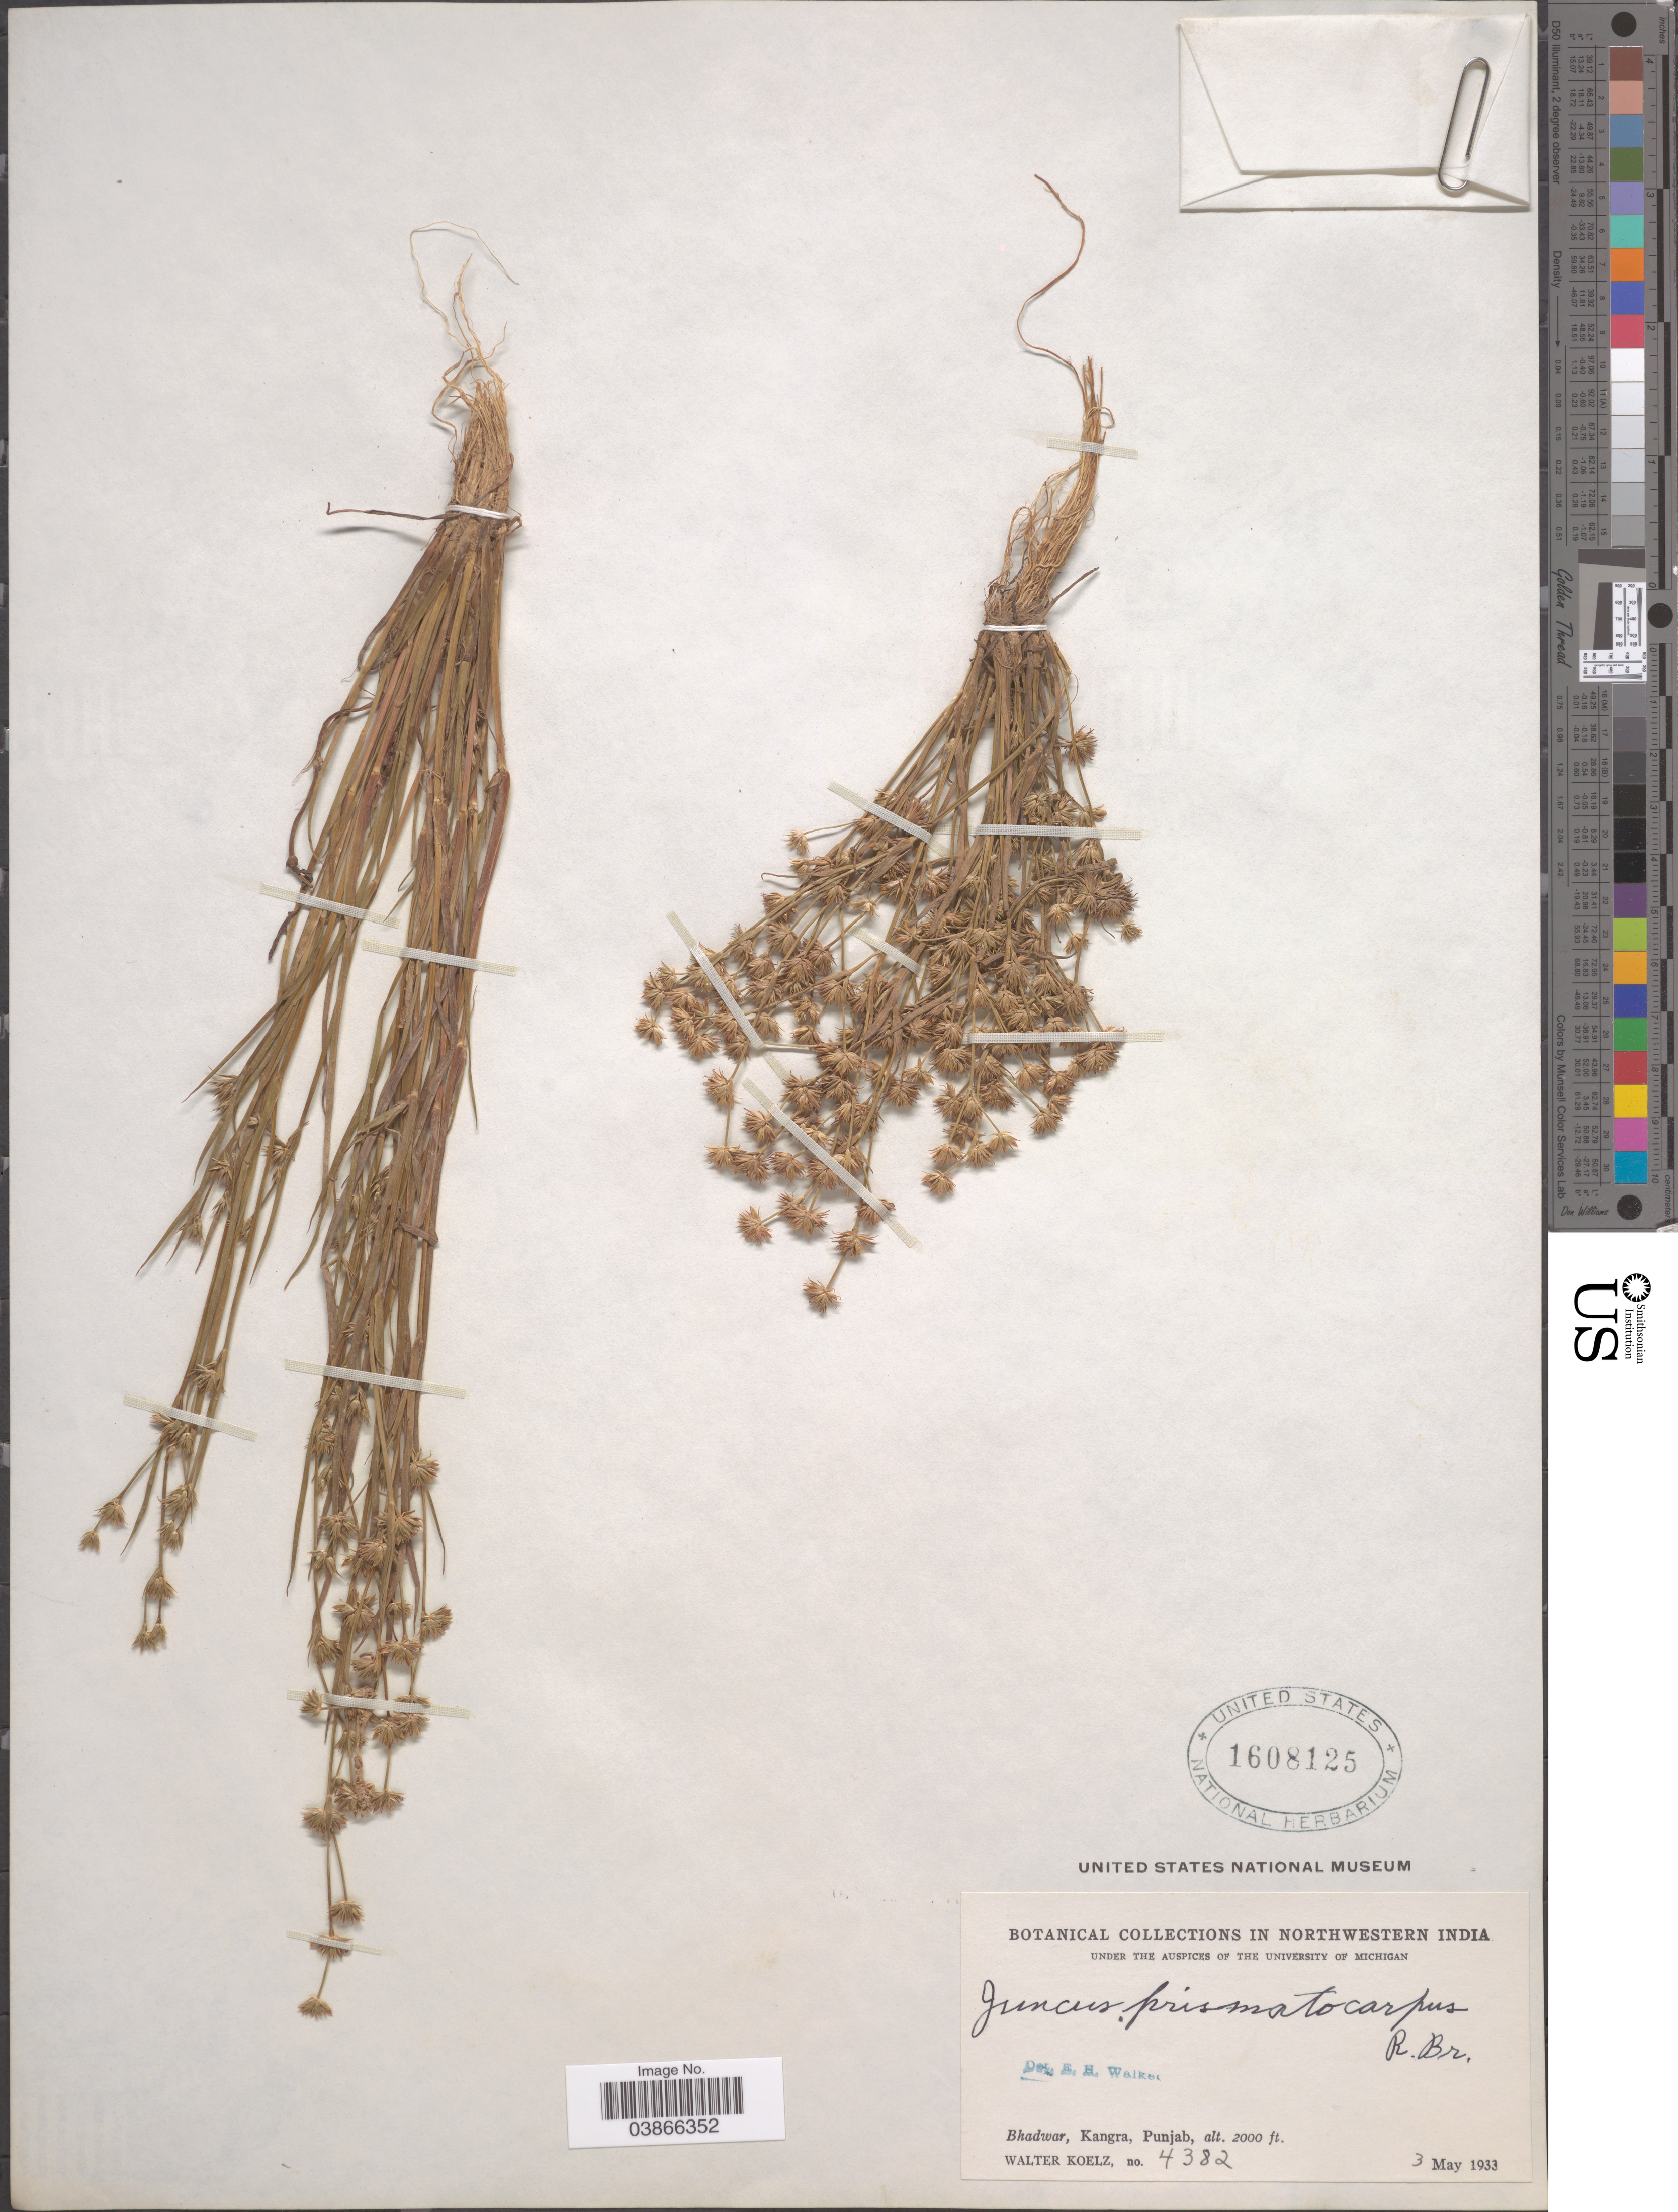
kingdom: Plantae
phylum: Tracheophyta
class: Liliopsida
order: Poales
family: Juncaceae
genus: Juncus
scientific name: Juncus prismatocarpus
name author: R. Br.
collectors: W. N. Koelz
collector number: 4382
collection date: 1933-05-03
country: India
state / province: Punjab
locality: Northwestern India. Bhadwar, Kangra.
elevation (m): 610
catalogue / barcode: US 1608125